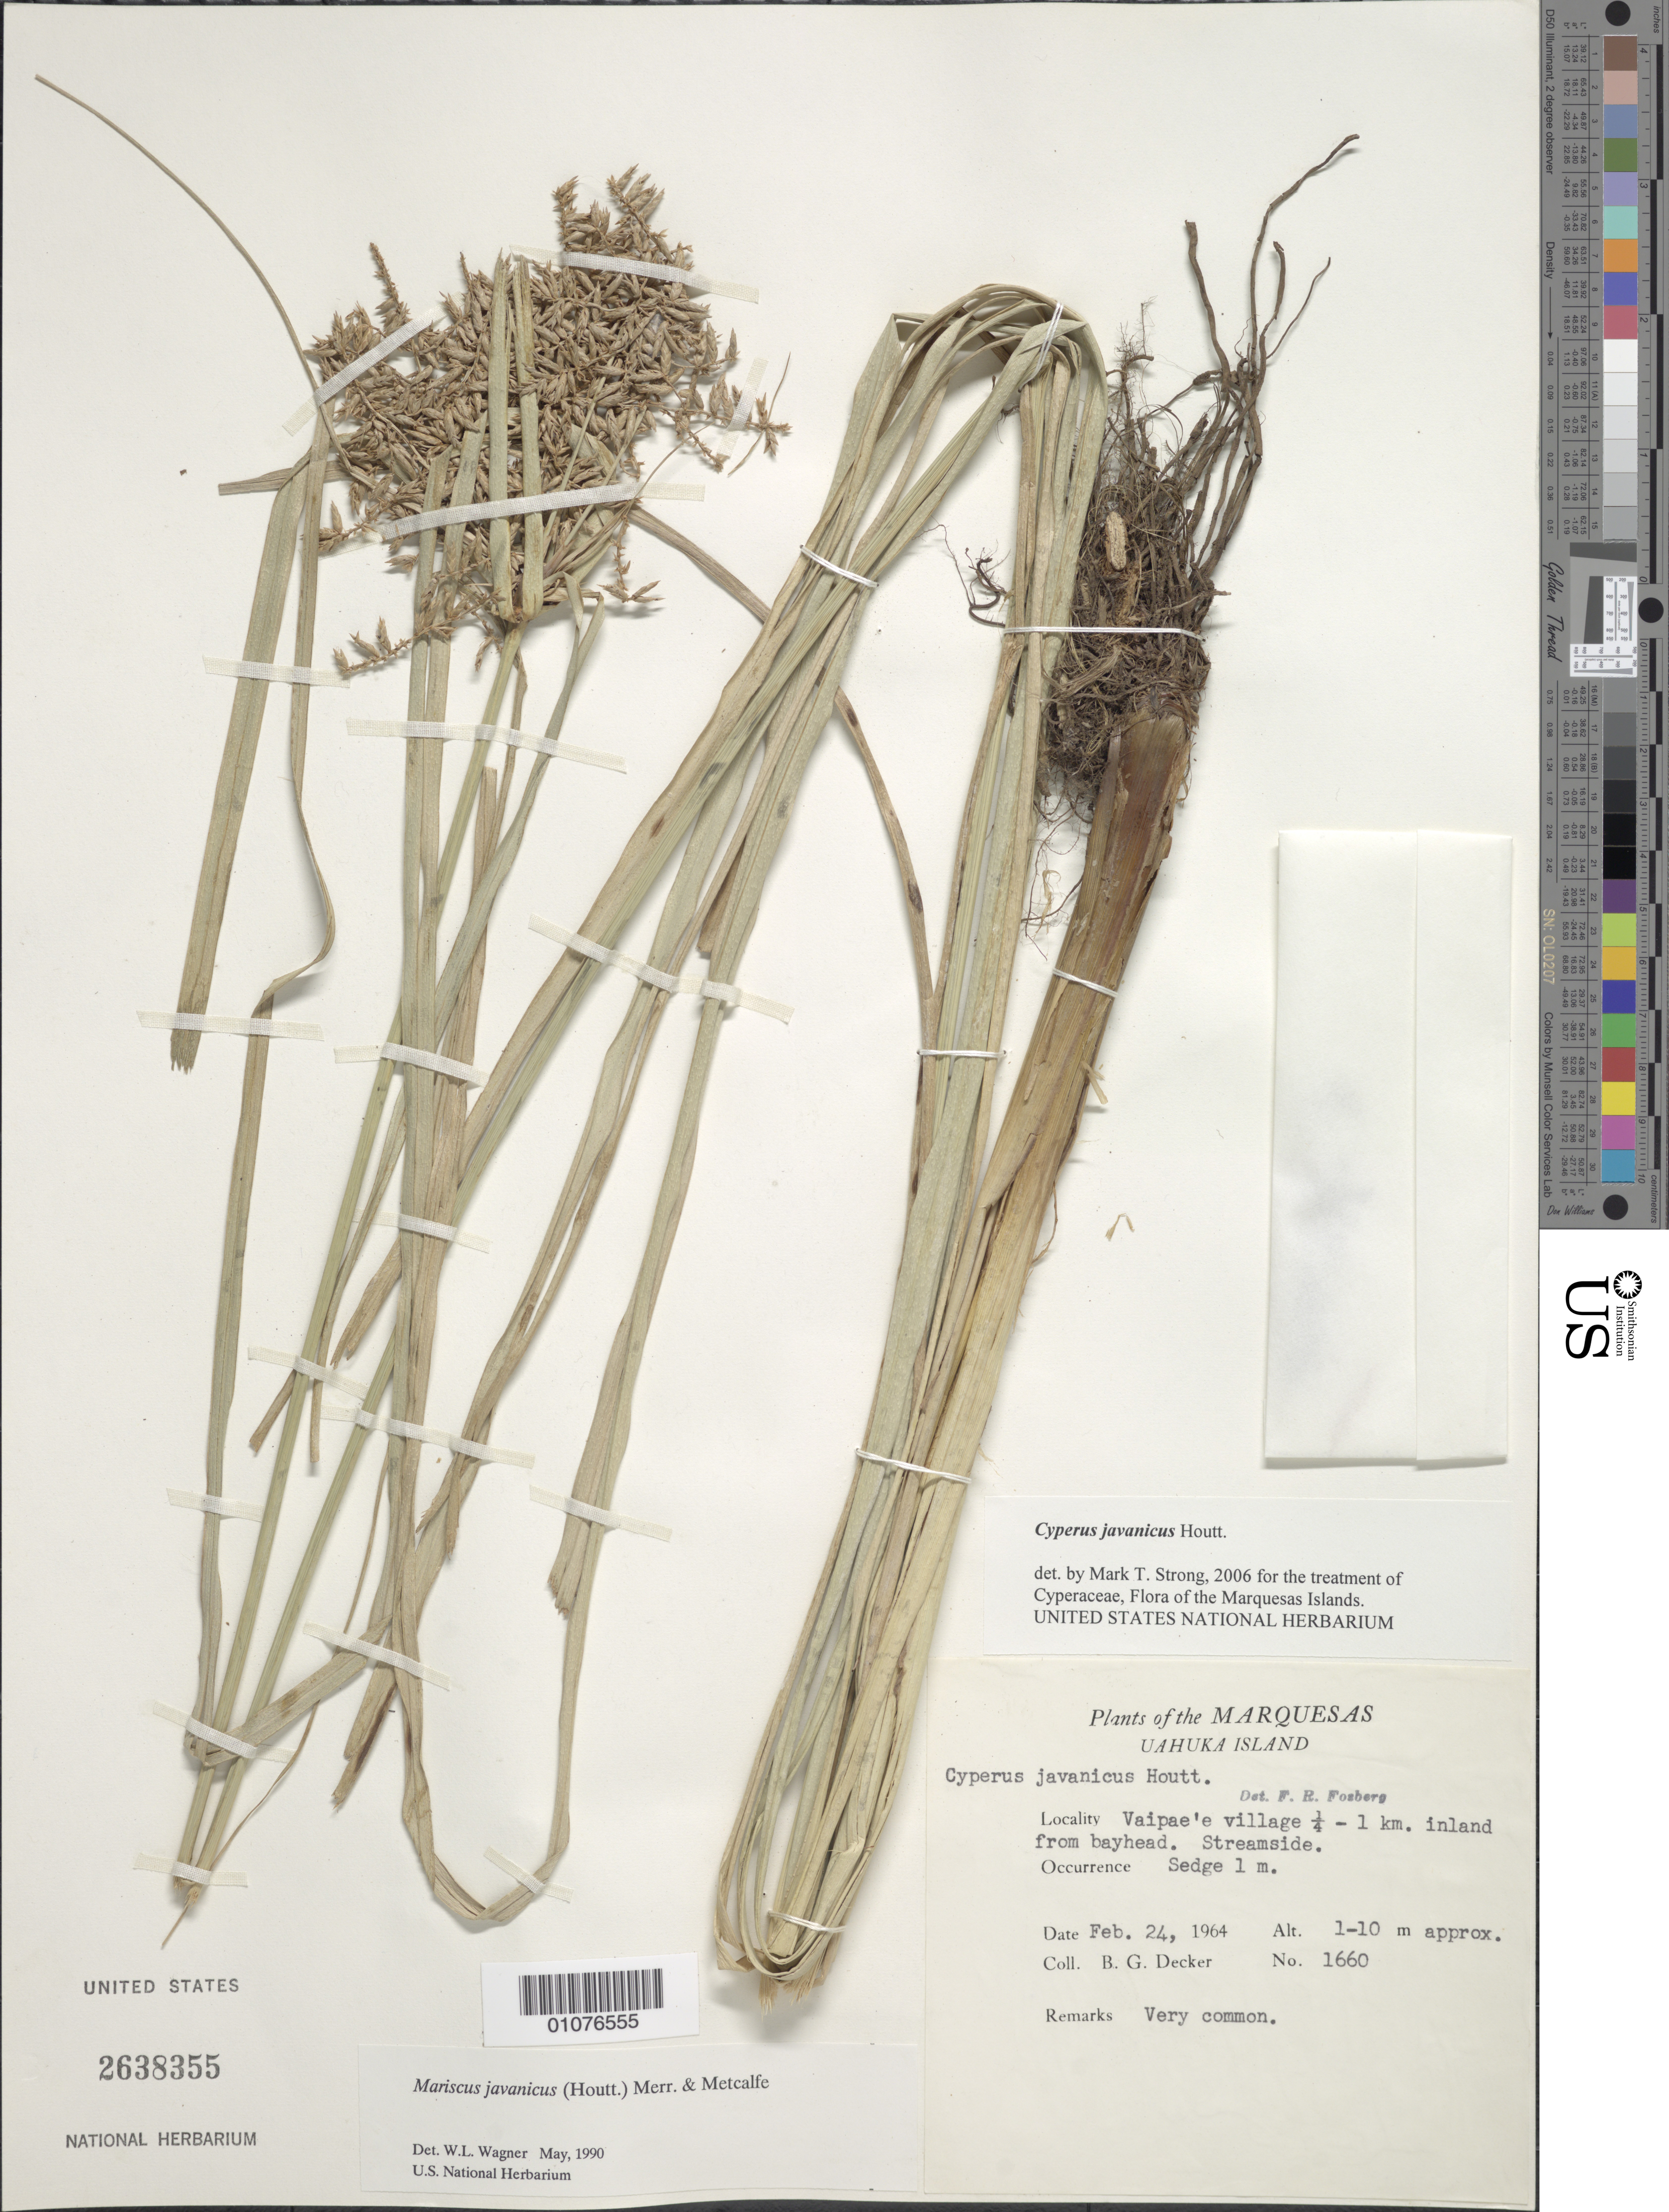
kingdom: Plantae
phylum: Tracheophyta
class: Liliopsida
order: Poales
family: Cyperaceae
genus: Cyperus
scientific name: Cyperus javanicus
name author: Houtt.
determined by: Strong, M. T., (US), Smithsonian Institution - National Museum of Natural History (UNITED STATES)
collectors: B. G. Decker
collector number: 1660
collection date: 1964-02-24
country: French Polynesia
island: Ua Huka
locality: Vaipae'e village, 0.25-1 km inland from bayhead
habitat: Streamside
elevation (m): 1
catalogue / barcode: US 2638355